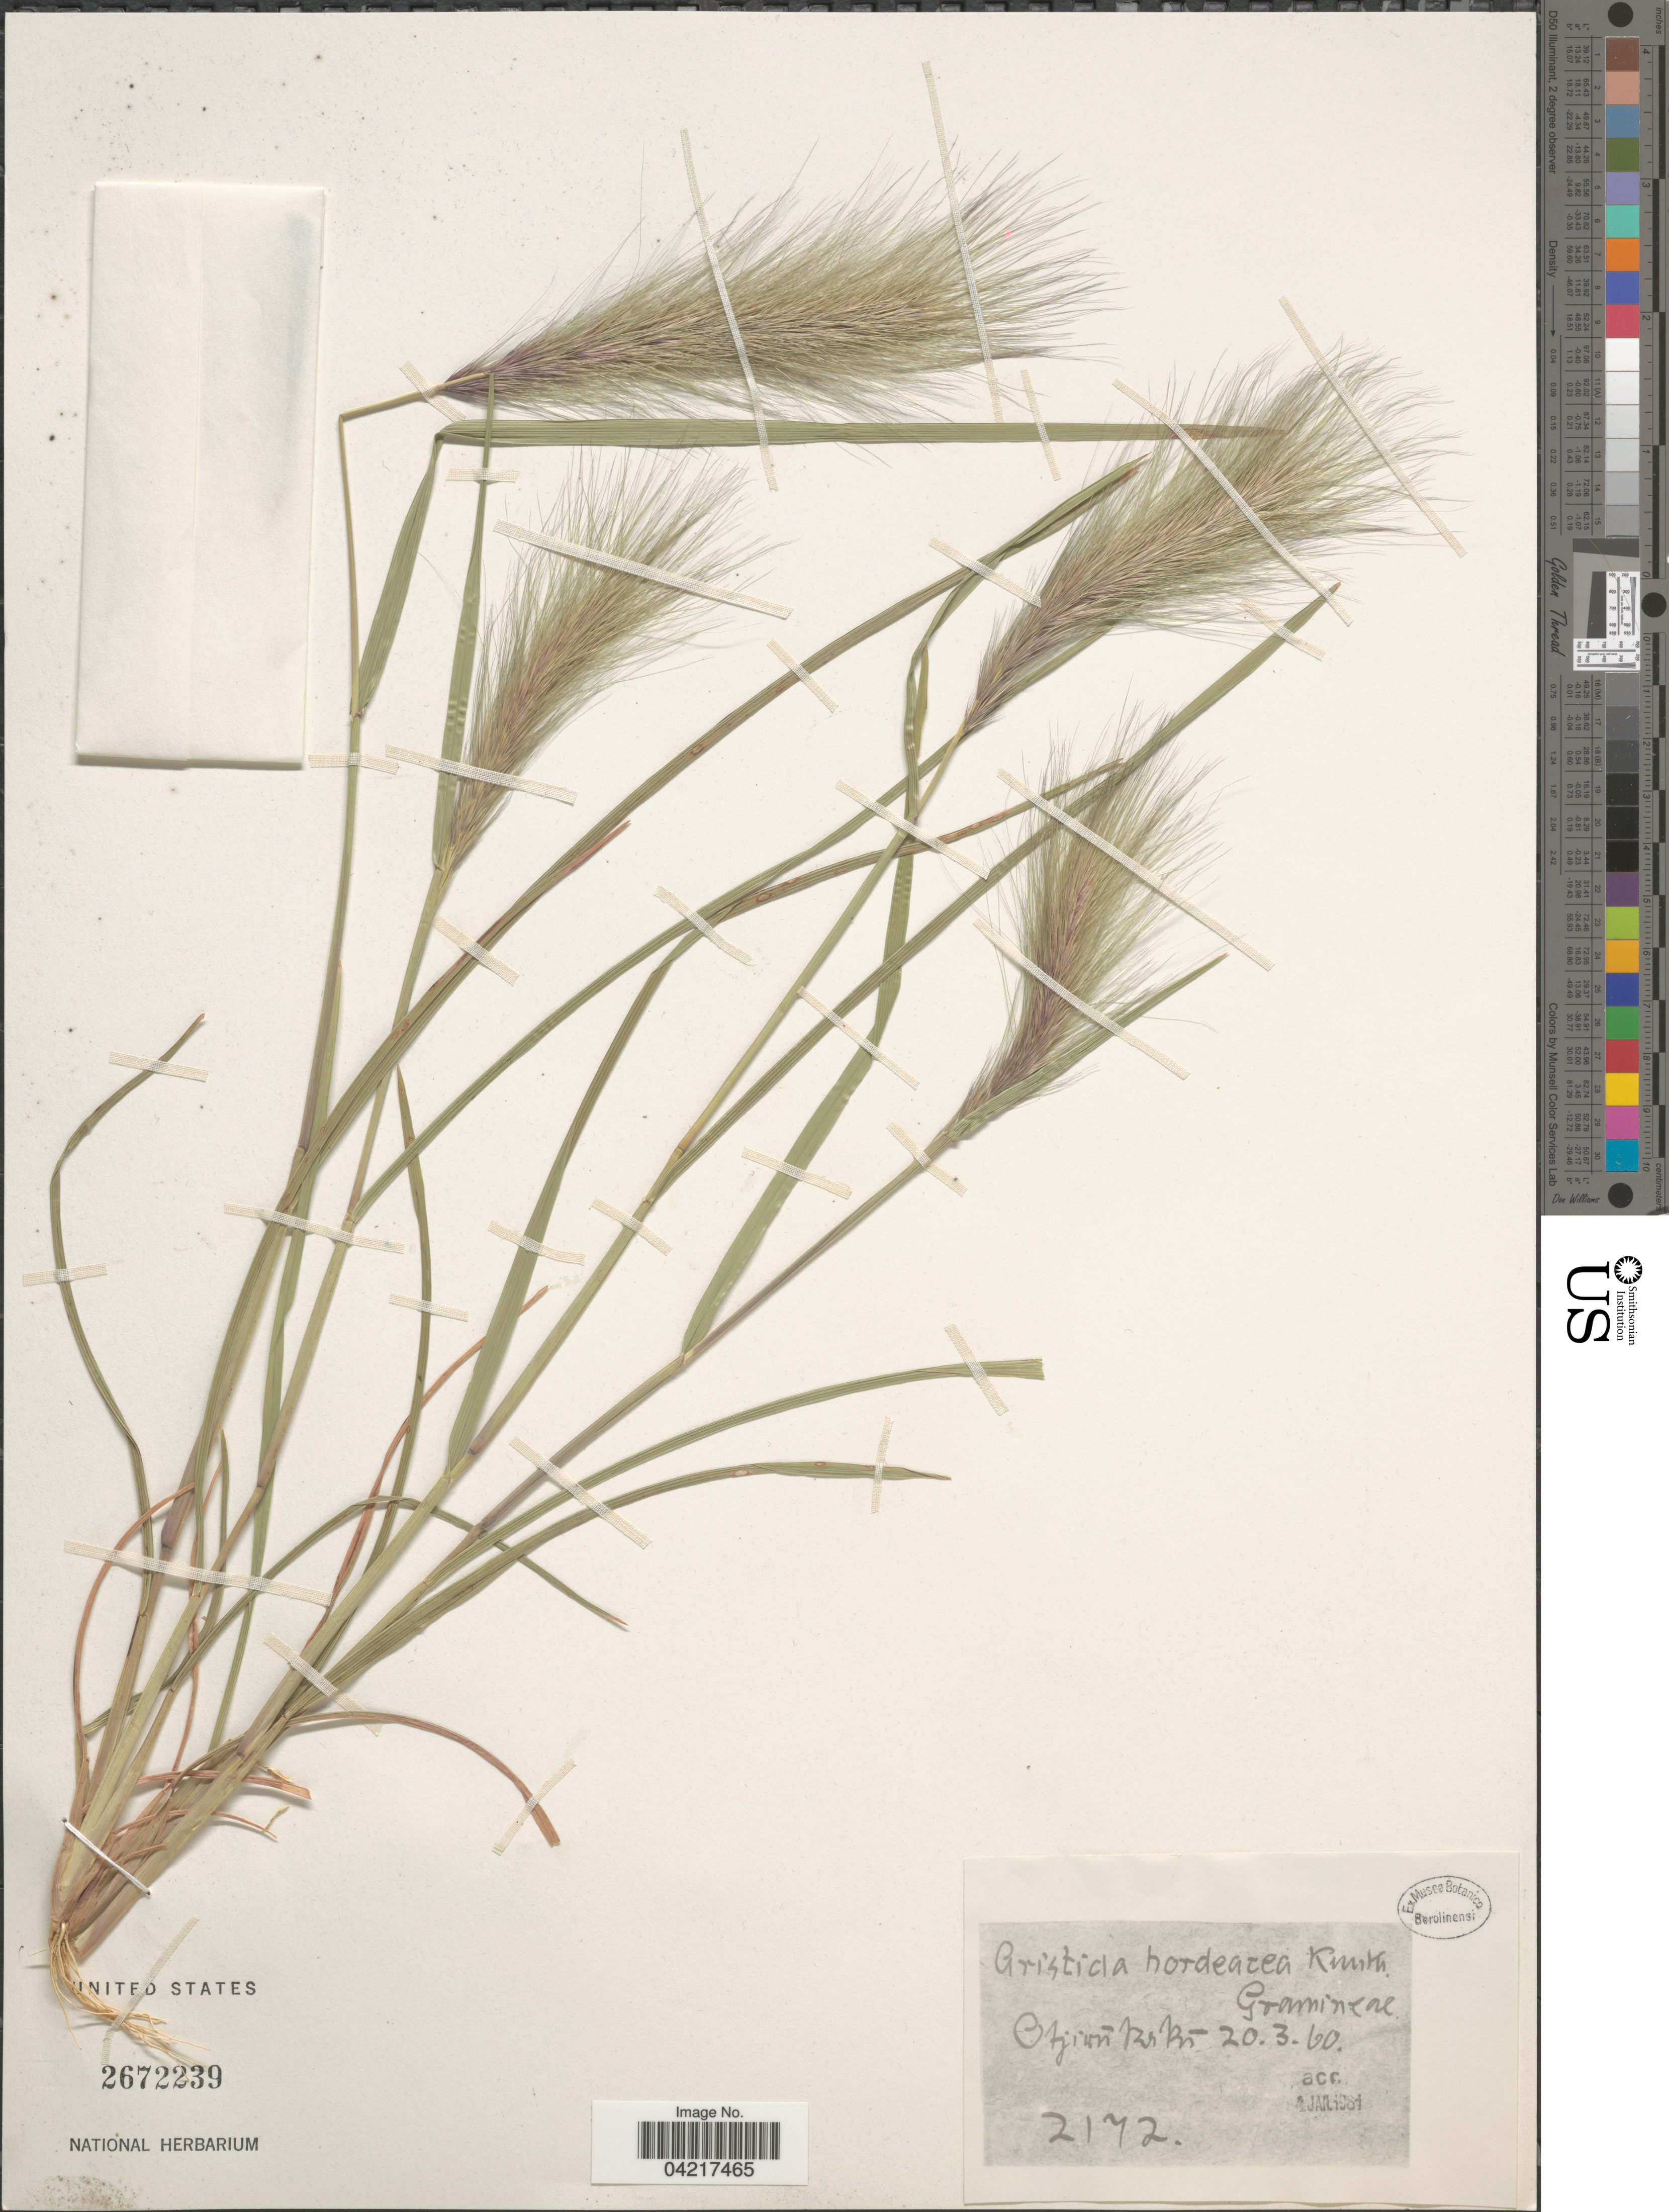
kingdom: Plantae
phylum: Tracheophyta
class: Liliopsida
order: Poales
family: Poaceae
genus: Aristida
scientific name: Aristida hordeacea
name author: Kunth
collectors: ex Museo Botanico Berolinensi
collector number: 2172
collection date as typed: Transcribed d/m/y: 20/3/60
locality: Ozrikrki.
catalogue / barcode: US 2672239